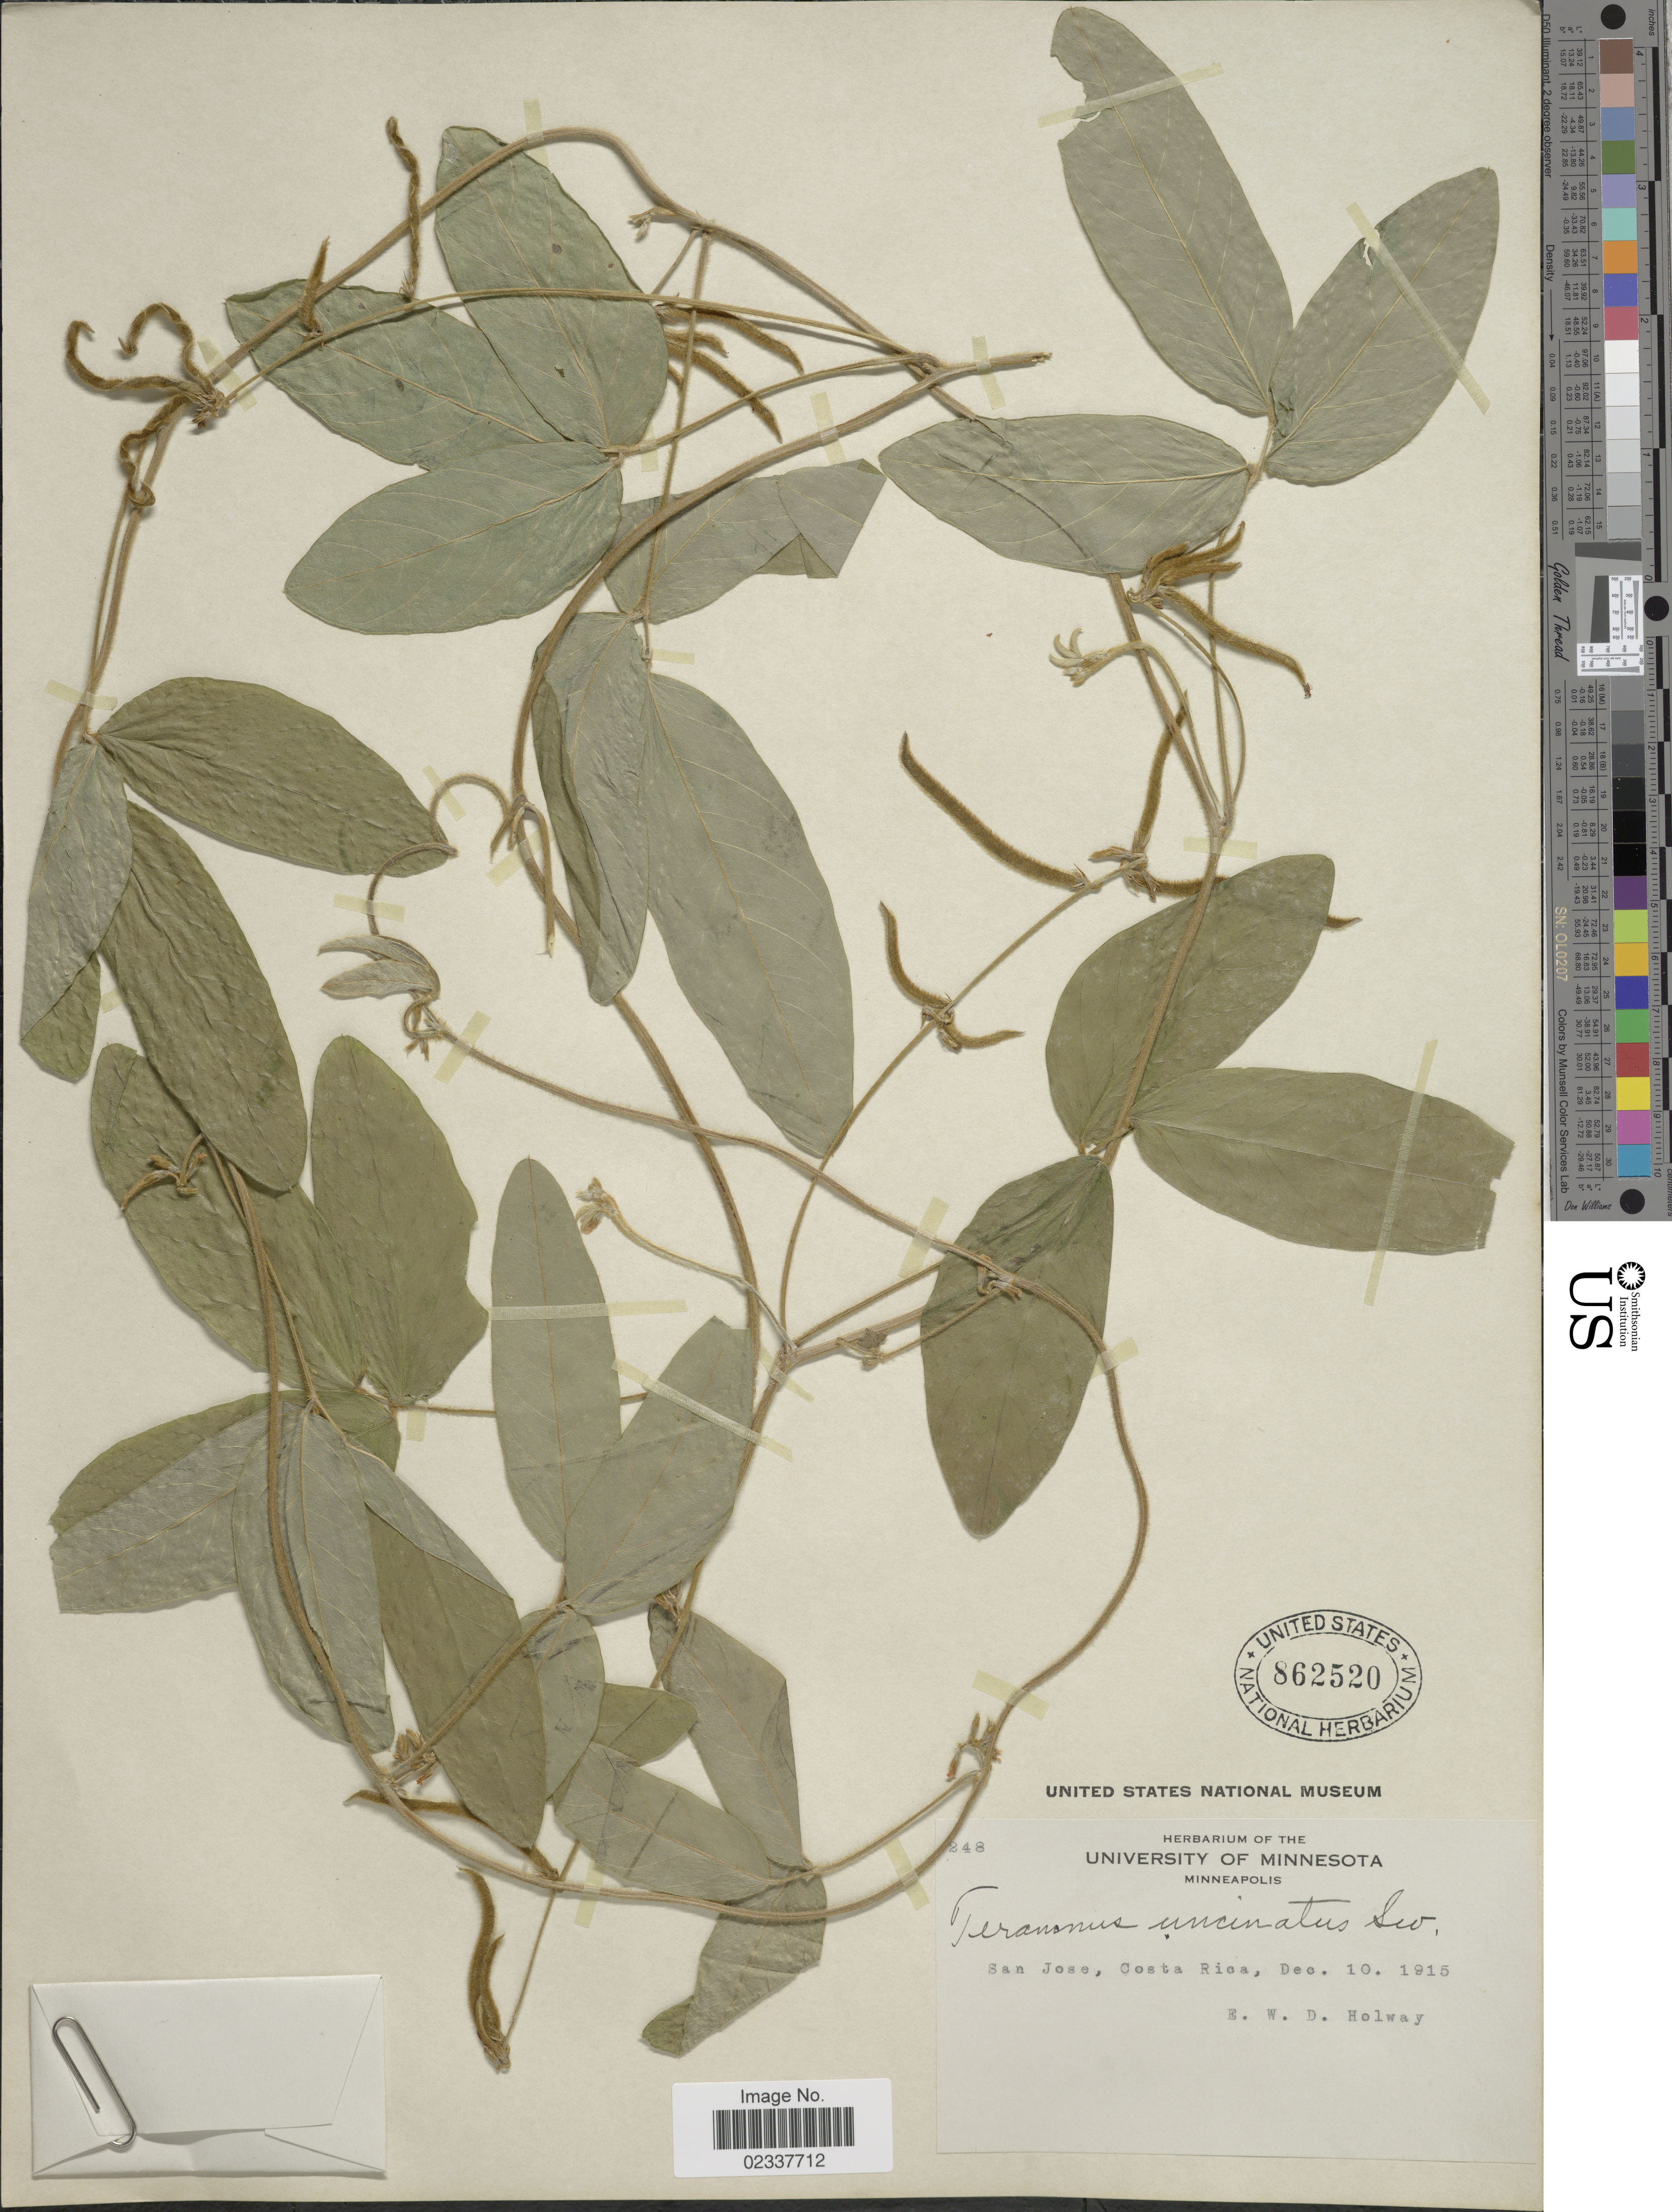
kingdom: Plantae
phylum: Tracheophyta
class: Magnoliopsida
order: Fabales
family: Fabaceae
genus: Teramnus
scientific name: Teramnus uncinatus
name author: (L.) Sw.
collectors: E. W. D. Holway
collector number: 248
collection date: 1915-12-10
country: Costa Rica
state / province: San José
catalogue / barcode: US 862520